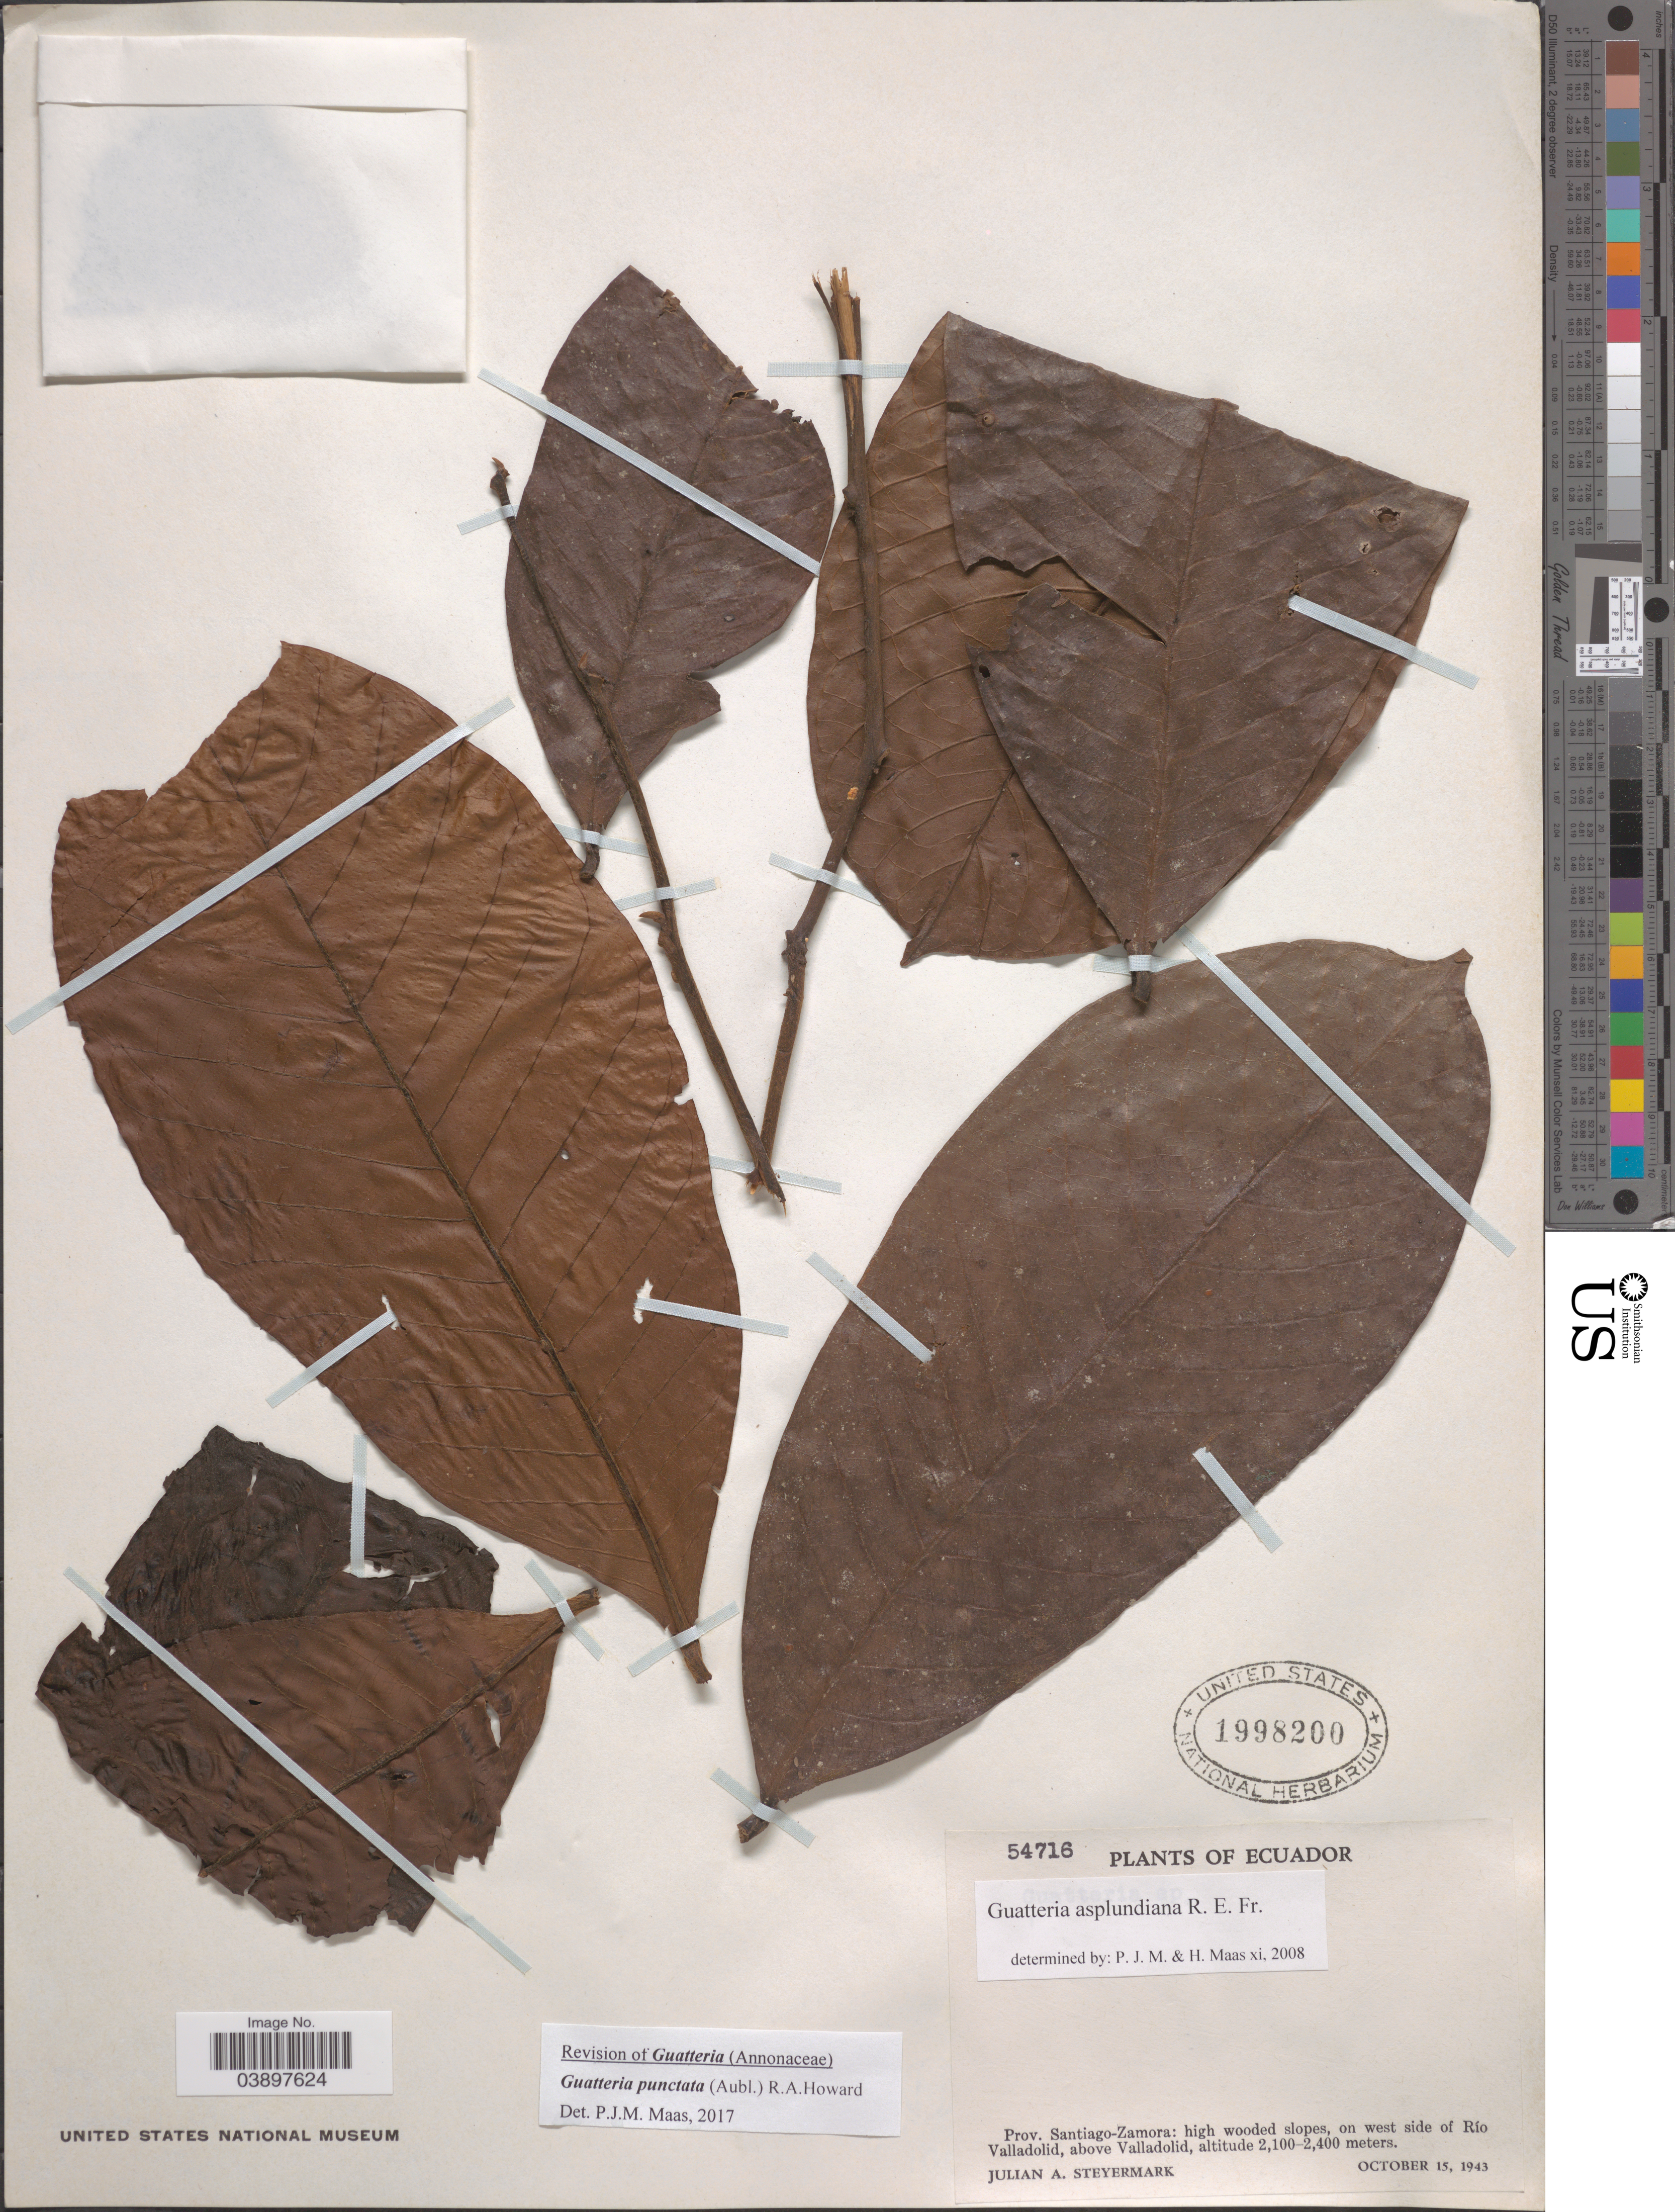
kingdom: Plantae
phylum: Tracheophyta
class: Magnoliopsida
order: Magnoliales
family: Annonaceae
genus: Guatteria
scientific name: Guatteria punctata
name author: (Aubl.) R.A. Howard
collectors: J. Steyermark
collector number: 54716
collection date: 1943-10-15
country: Ecuador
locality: Prov. Santiago-Zamora: on west side of Río Valladolid, above Valladolid.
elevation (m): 2100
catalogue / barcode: US 1998200